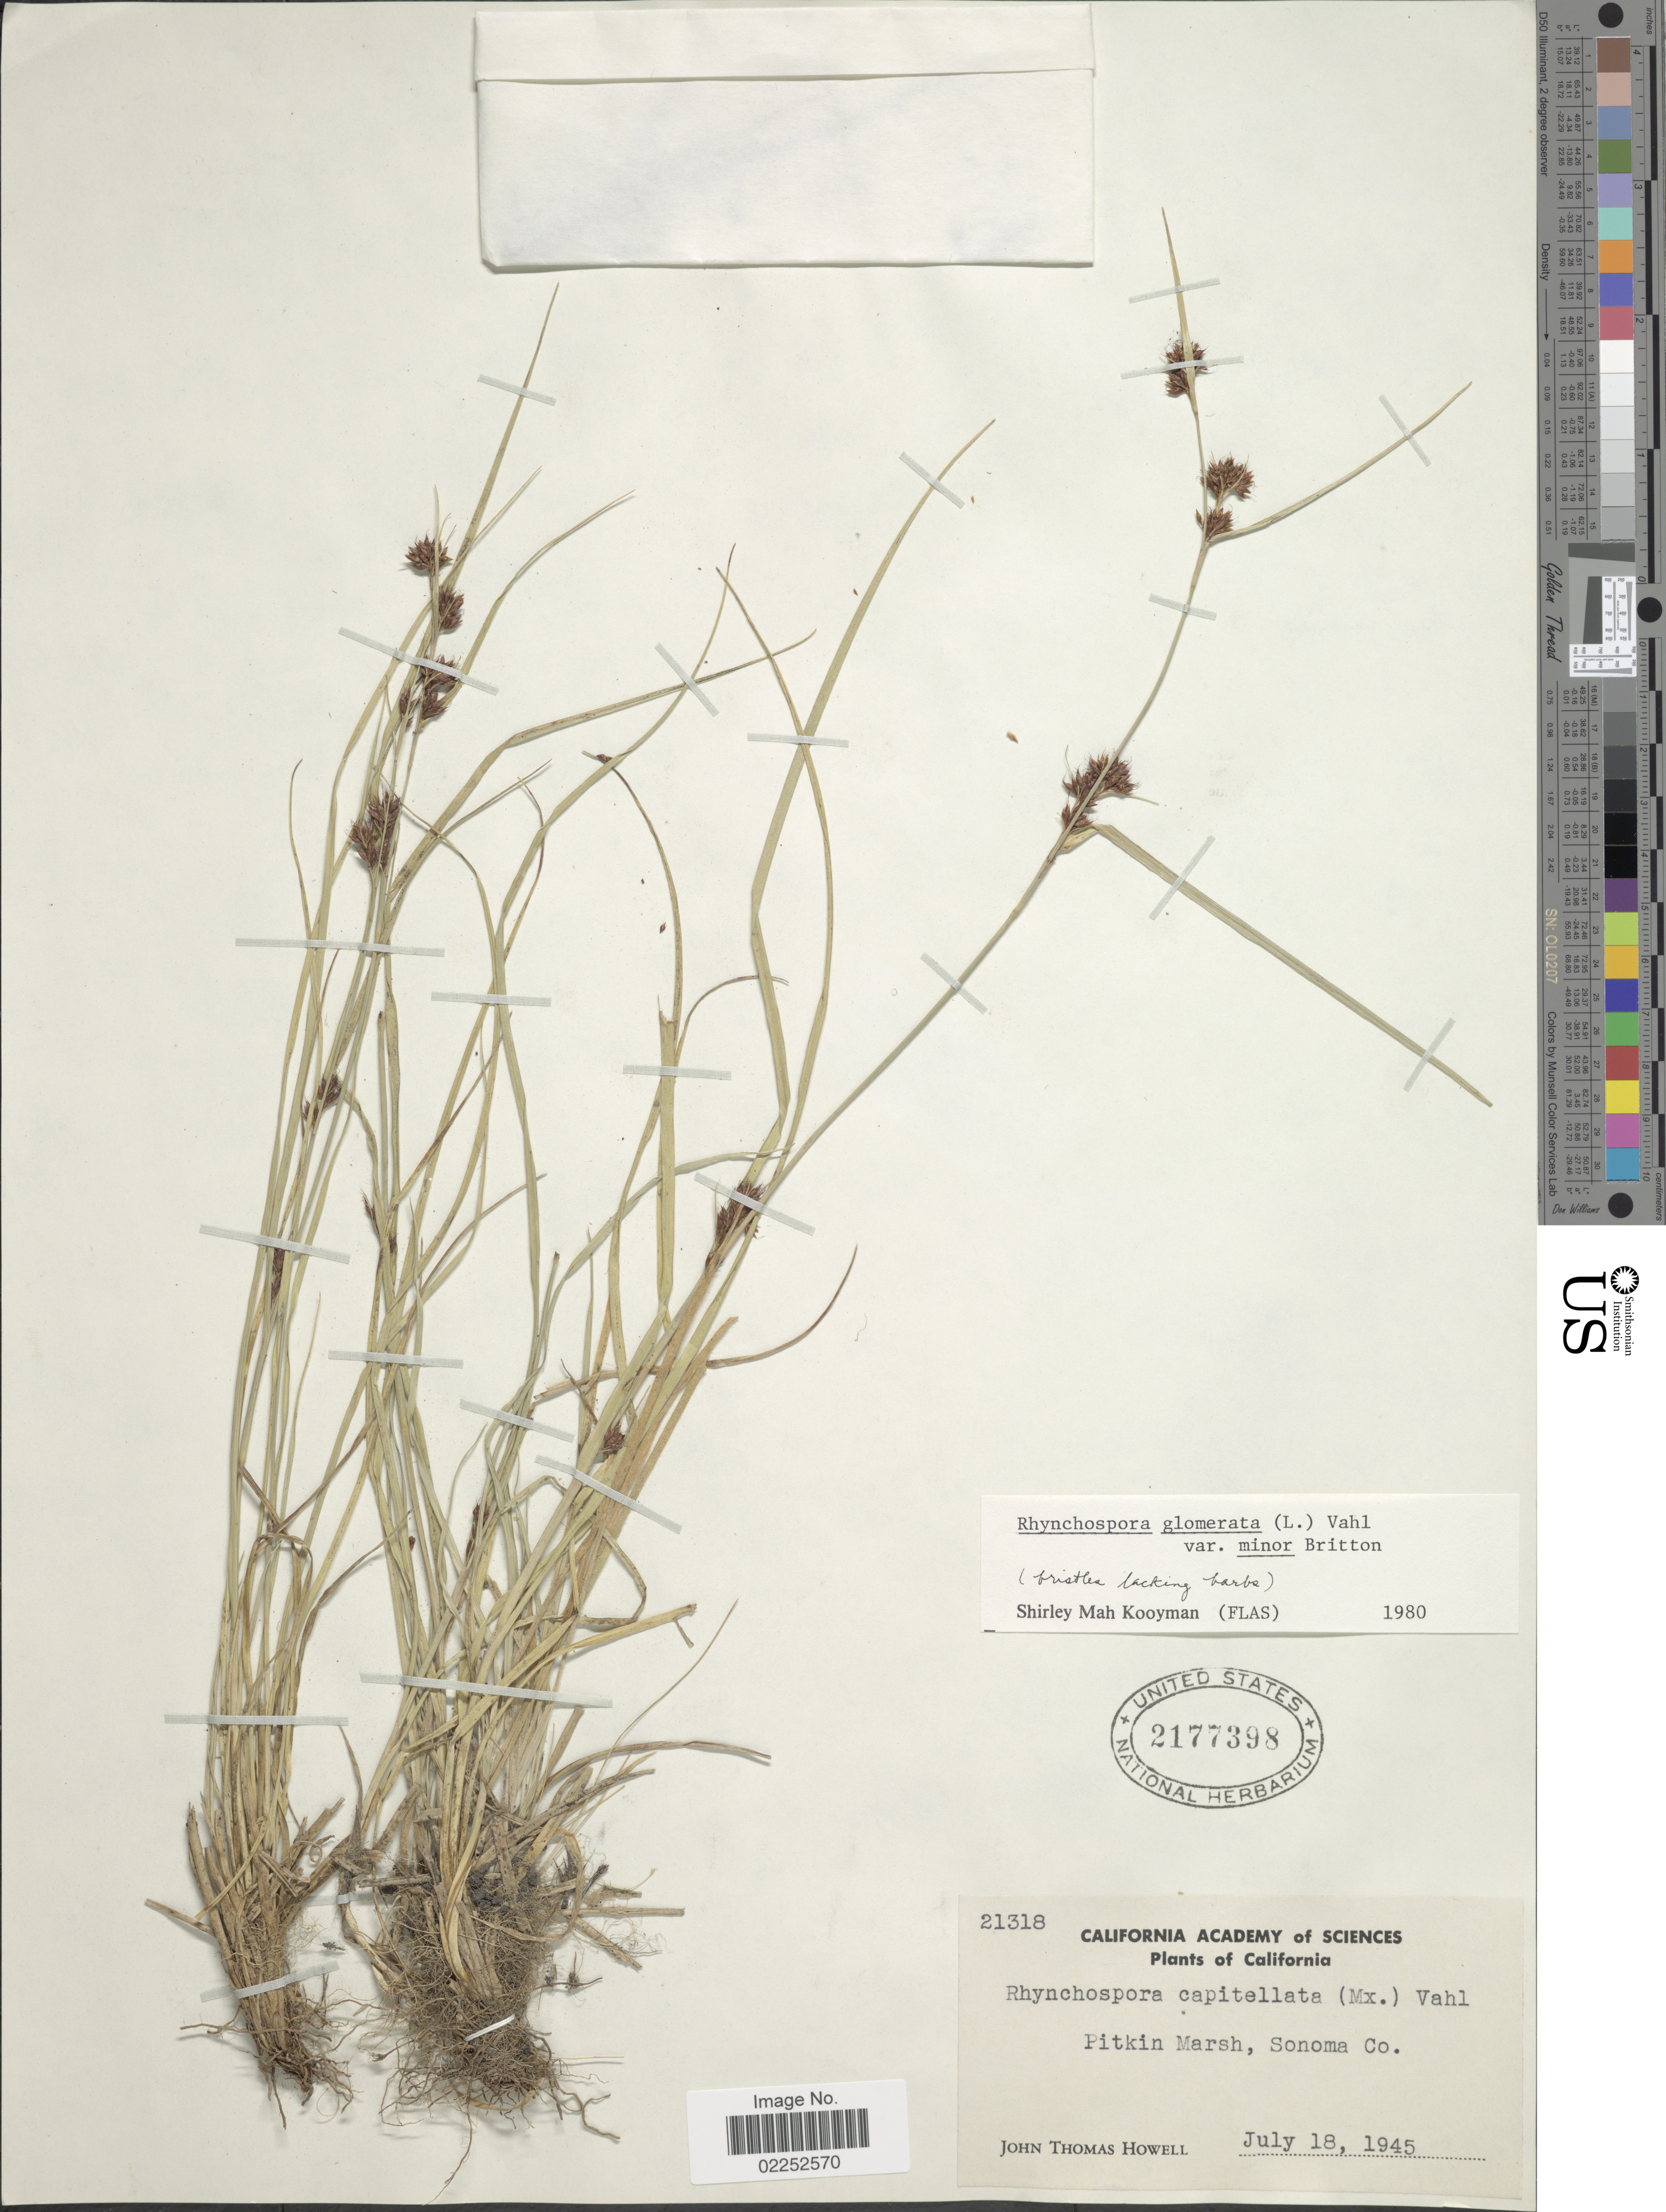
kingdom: Plantae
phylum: Tracheophyta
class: Liliopsida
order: Poales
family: Cyperaceae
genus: Rhynchospora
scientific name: Rhynchospora capitellata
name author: (Michx.) Vahl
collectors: J. T. Howell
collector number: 21318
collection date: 1945-07-18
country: United States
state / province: California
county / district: Sonoma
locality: Pitkin Marsh, Sonoma Co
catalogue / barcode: US 2177398